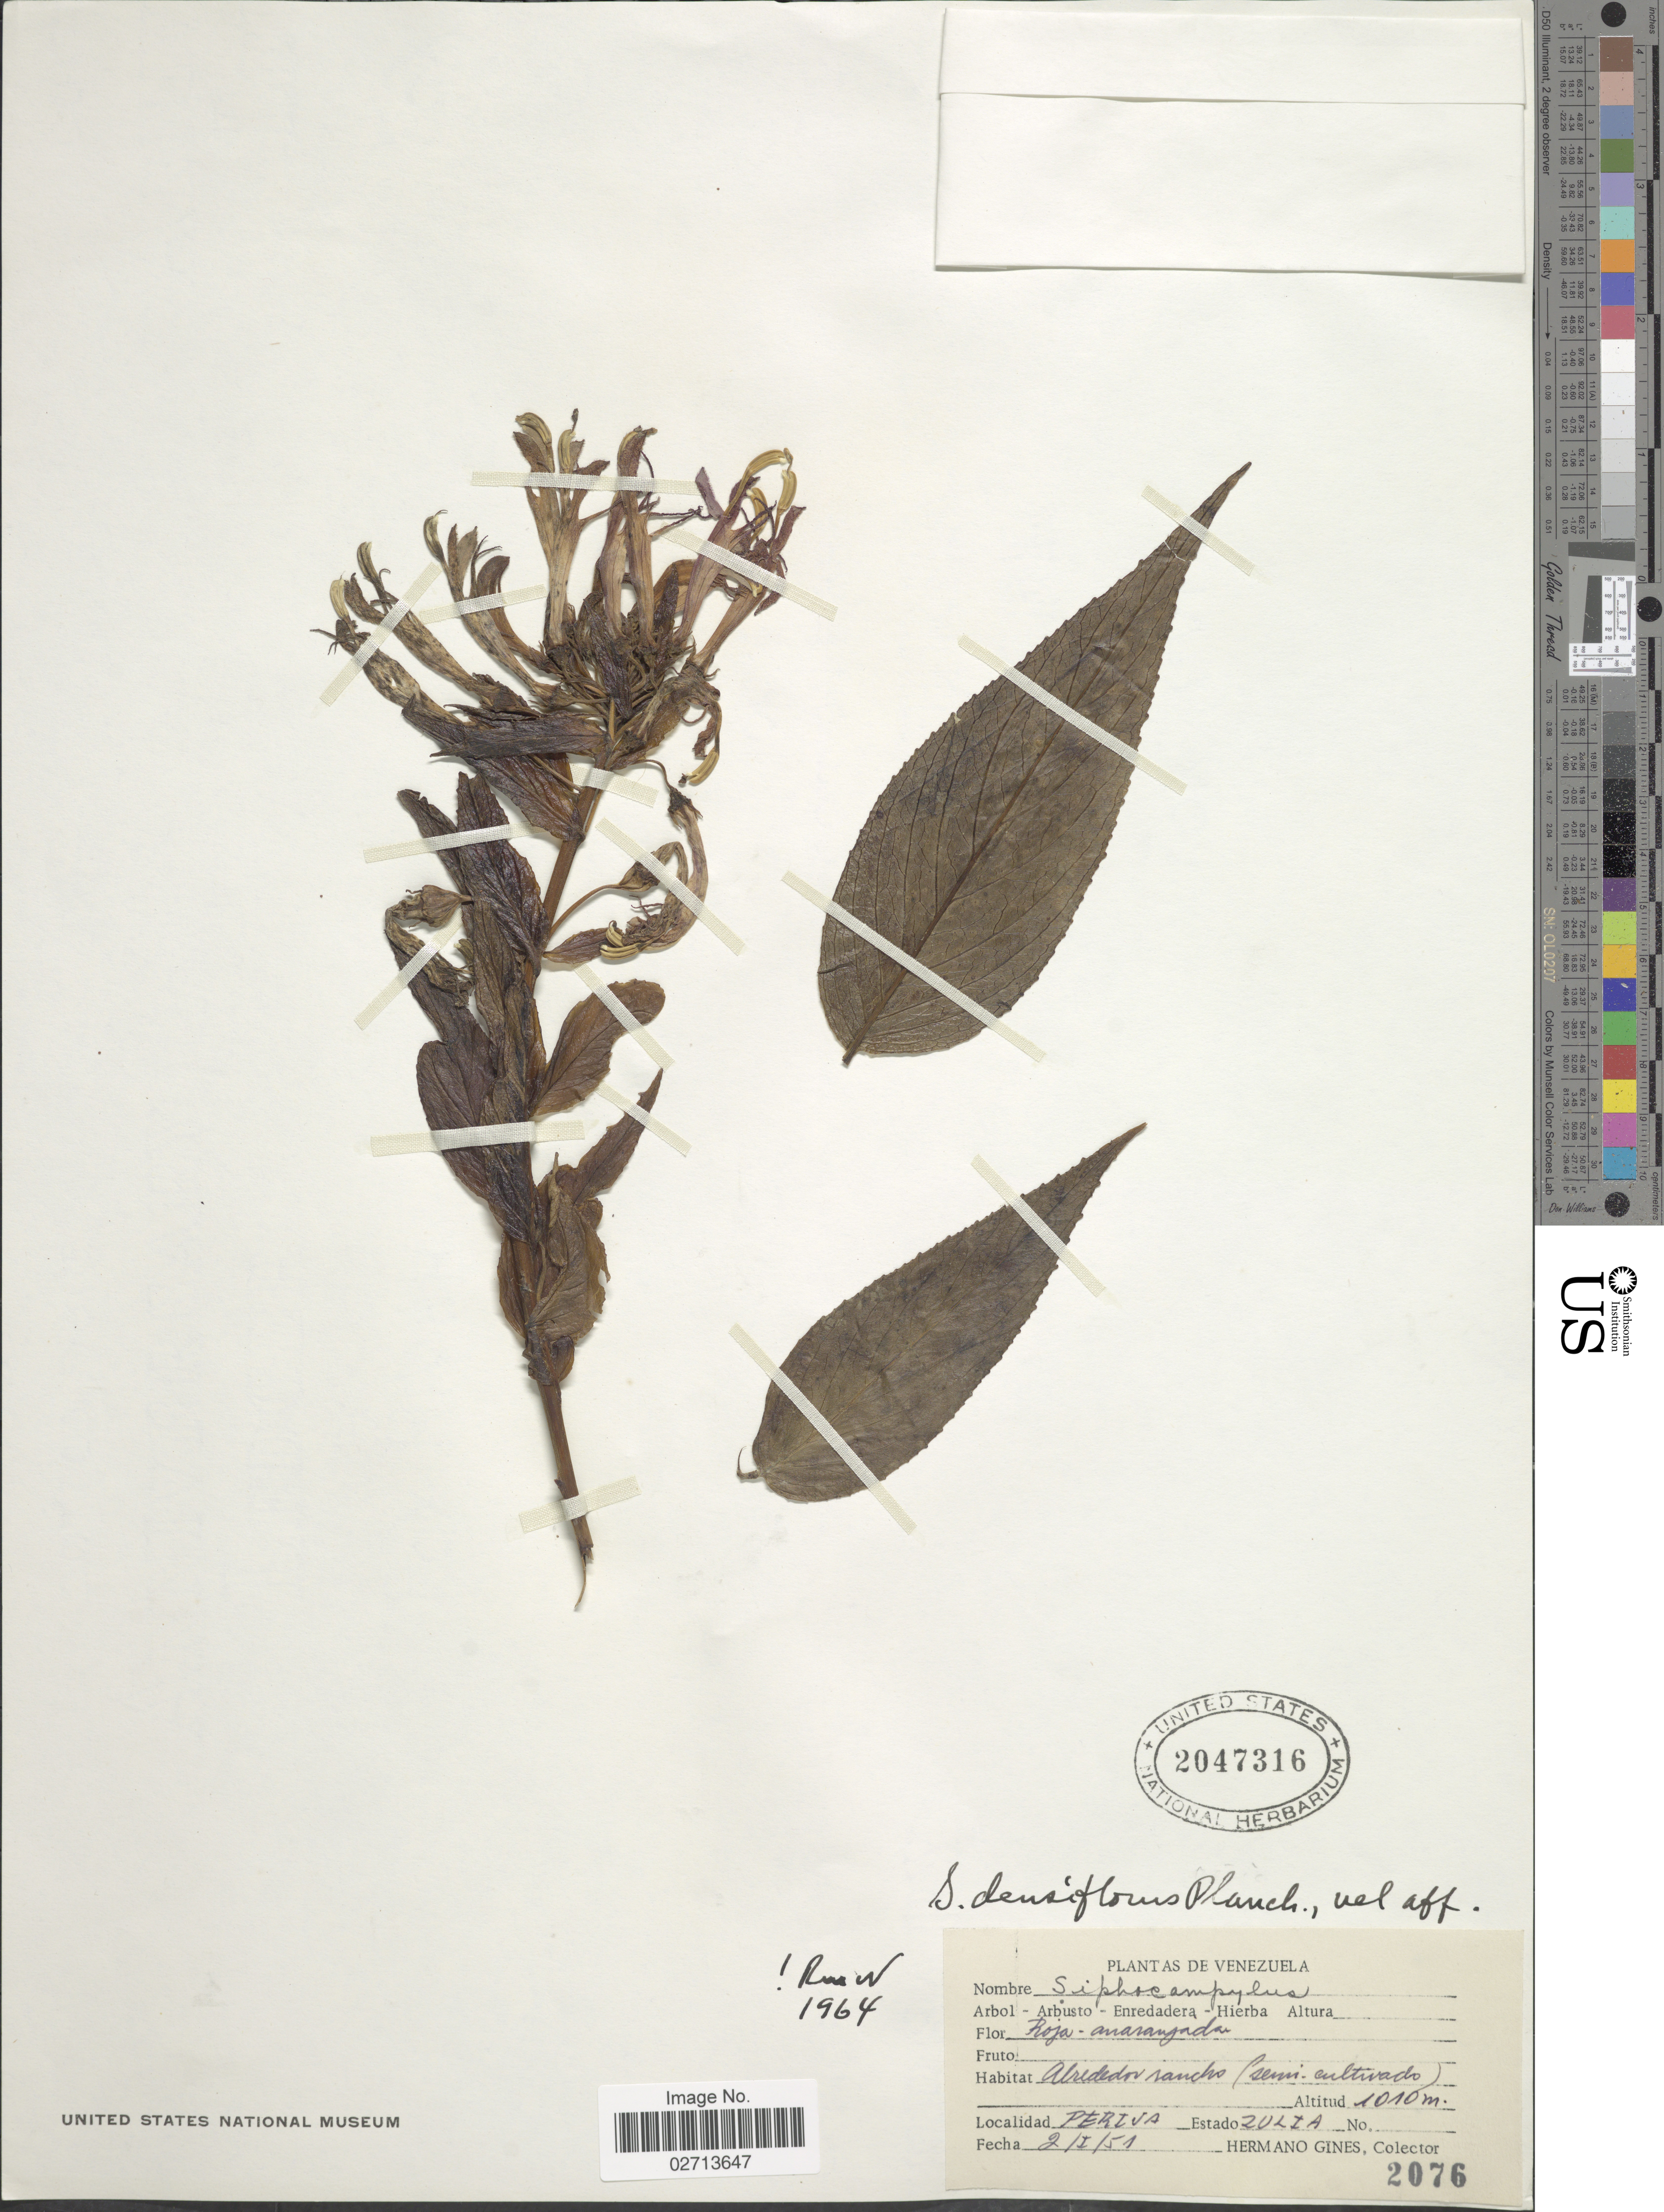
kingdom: Plantae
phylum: Tracheophyta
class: Magnoliopsida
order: Asterales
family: Campanulaceae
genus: Siphocampylus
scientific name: Siphocampylus densiflorus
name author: Planch.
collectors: Bro. Gines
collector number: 2076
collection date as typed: Transcribed d/m/y: 2/1/51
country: Venezuela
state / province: Zulia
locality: Perija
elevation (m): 1010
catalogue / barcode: US 2047316